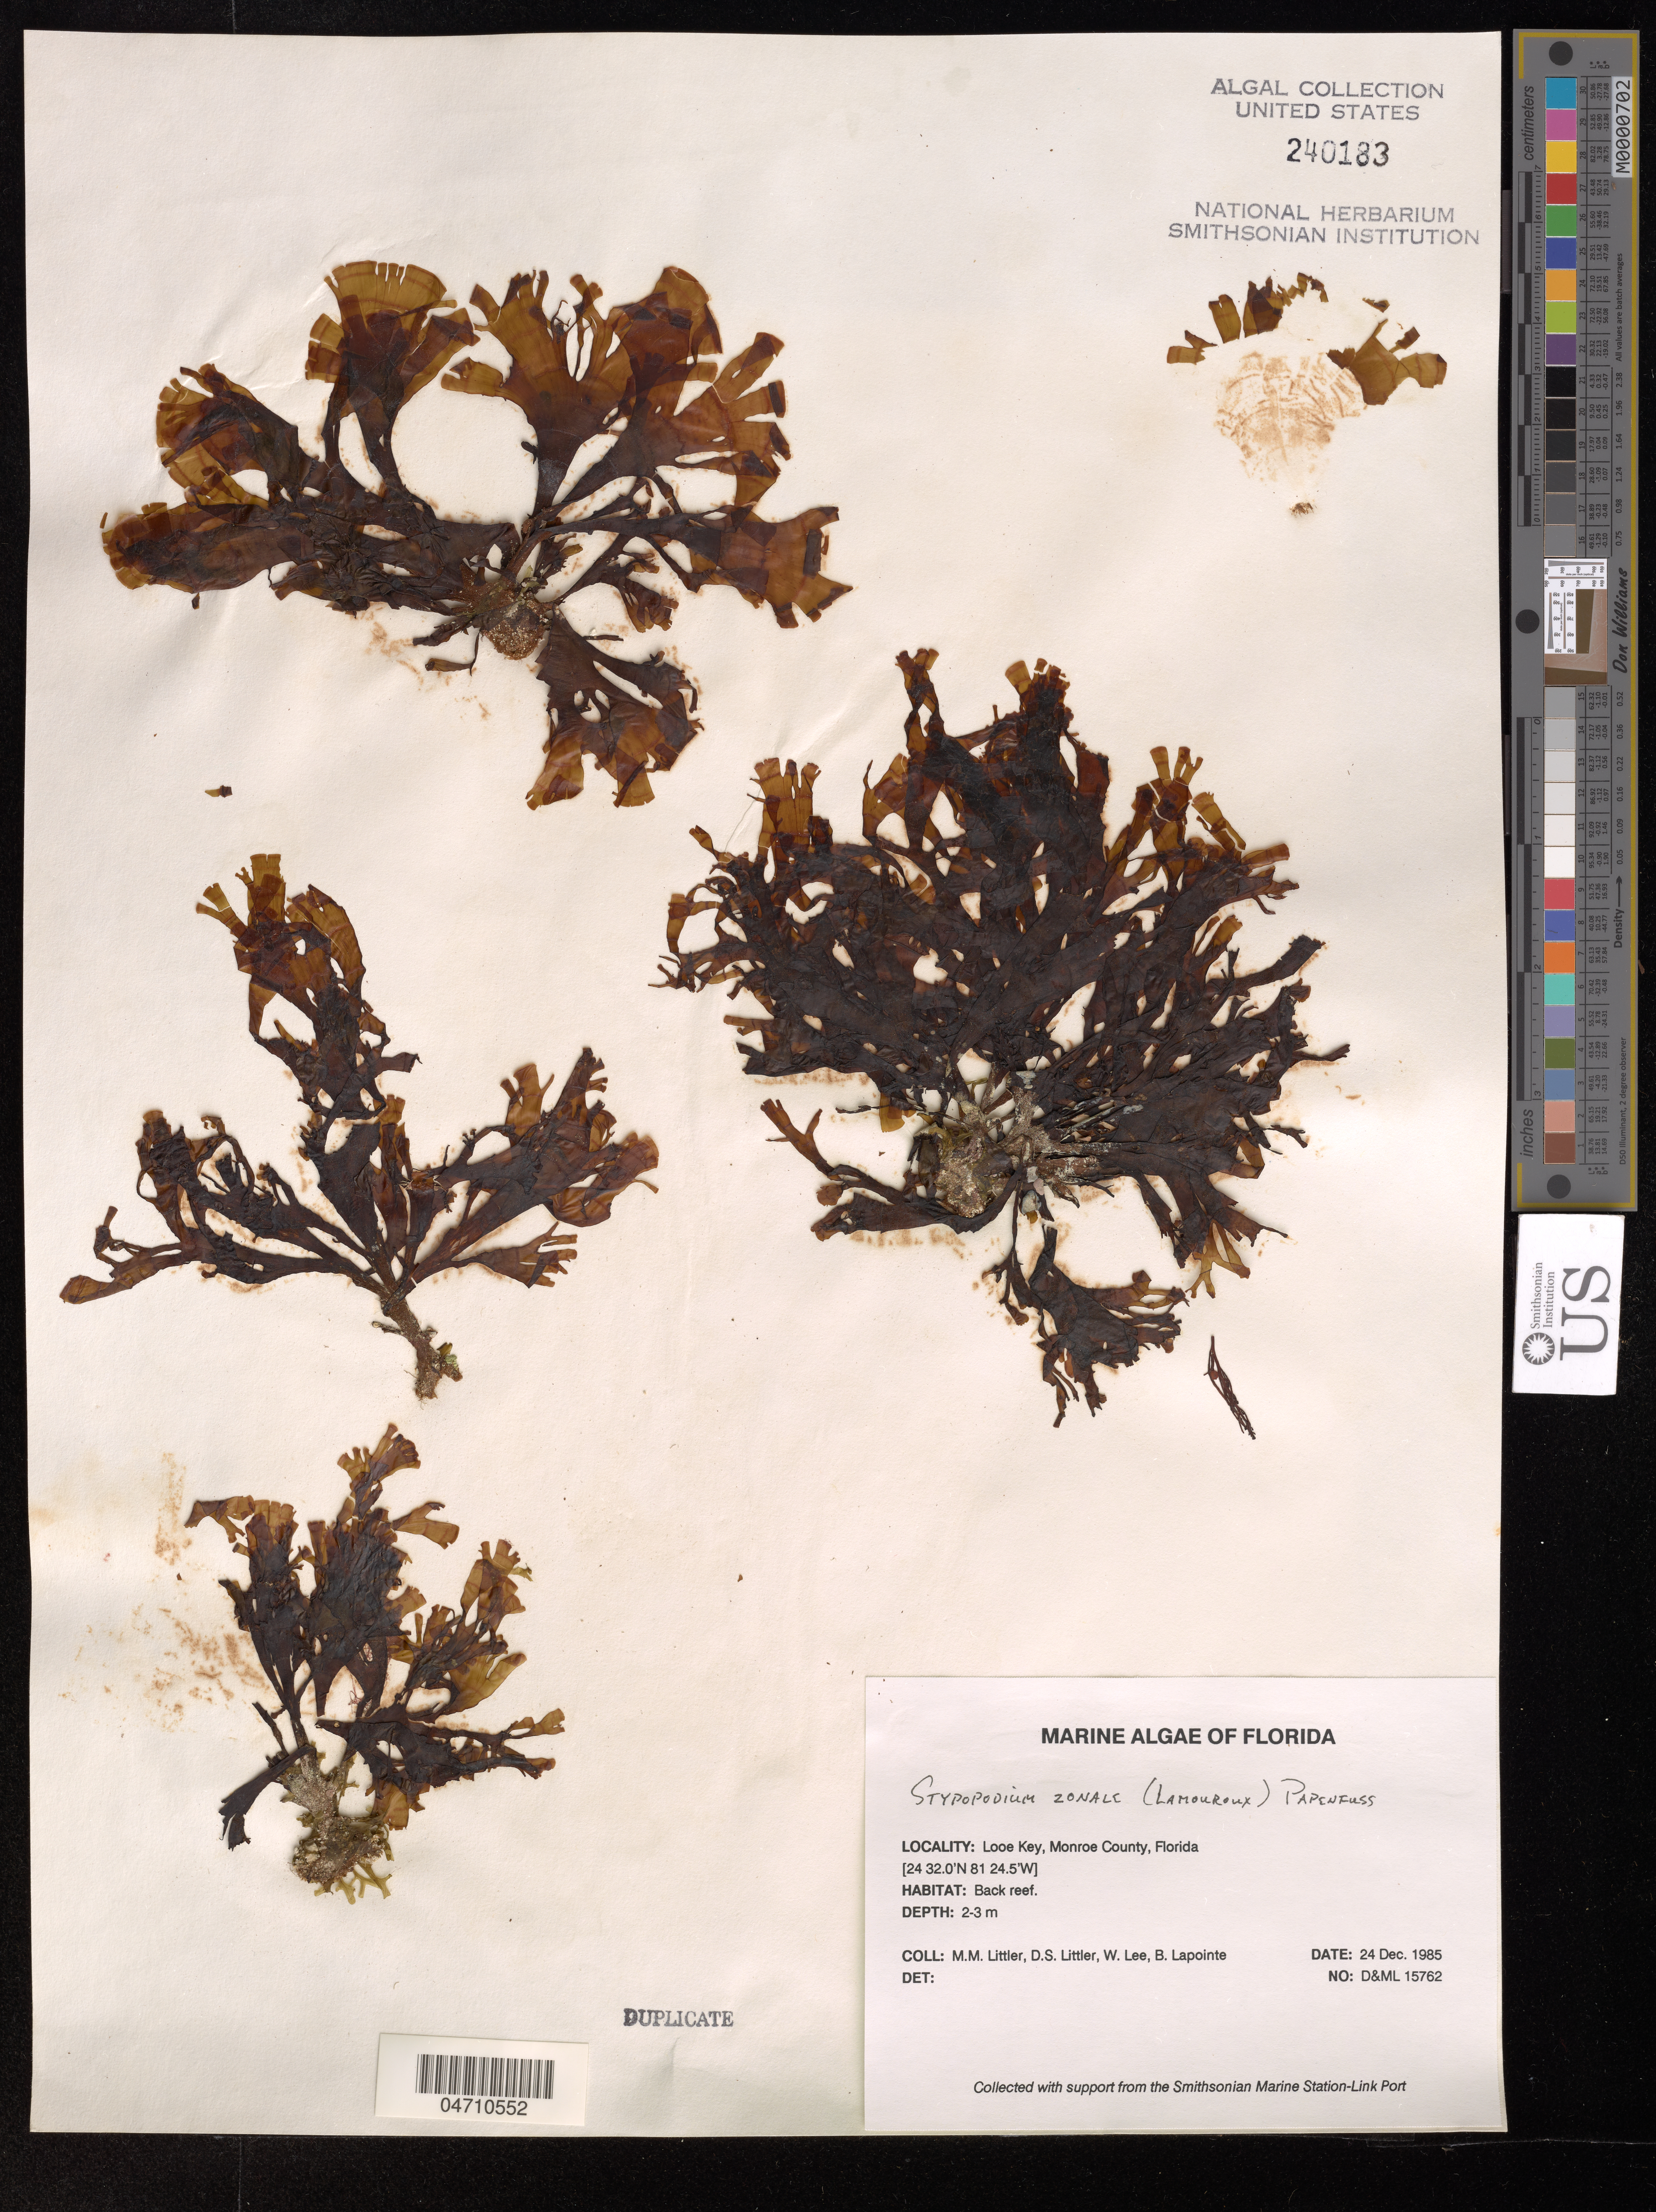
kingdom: Chromista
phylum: Ochrophyta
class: Phaeophyceae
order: Dictyotales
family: Dictyotaceae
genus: Stypopodium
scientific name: Stypopodium zonale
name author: (J.V.Lamouroux) Papenf.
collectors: D. S. Littler, W. Lee & B. Lapointe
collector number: D&ML 15762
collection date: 1985-12-24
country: United States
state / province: Florida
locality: Looe Key, Monroe County.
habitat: Black reef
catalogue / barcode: US 240183